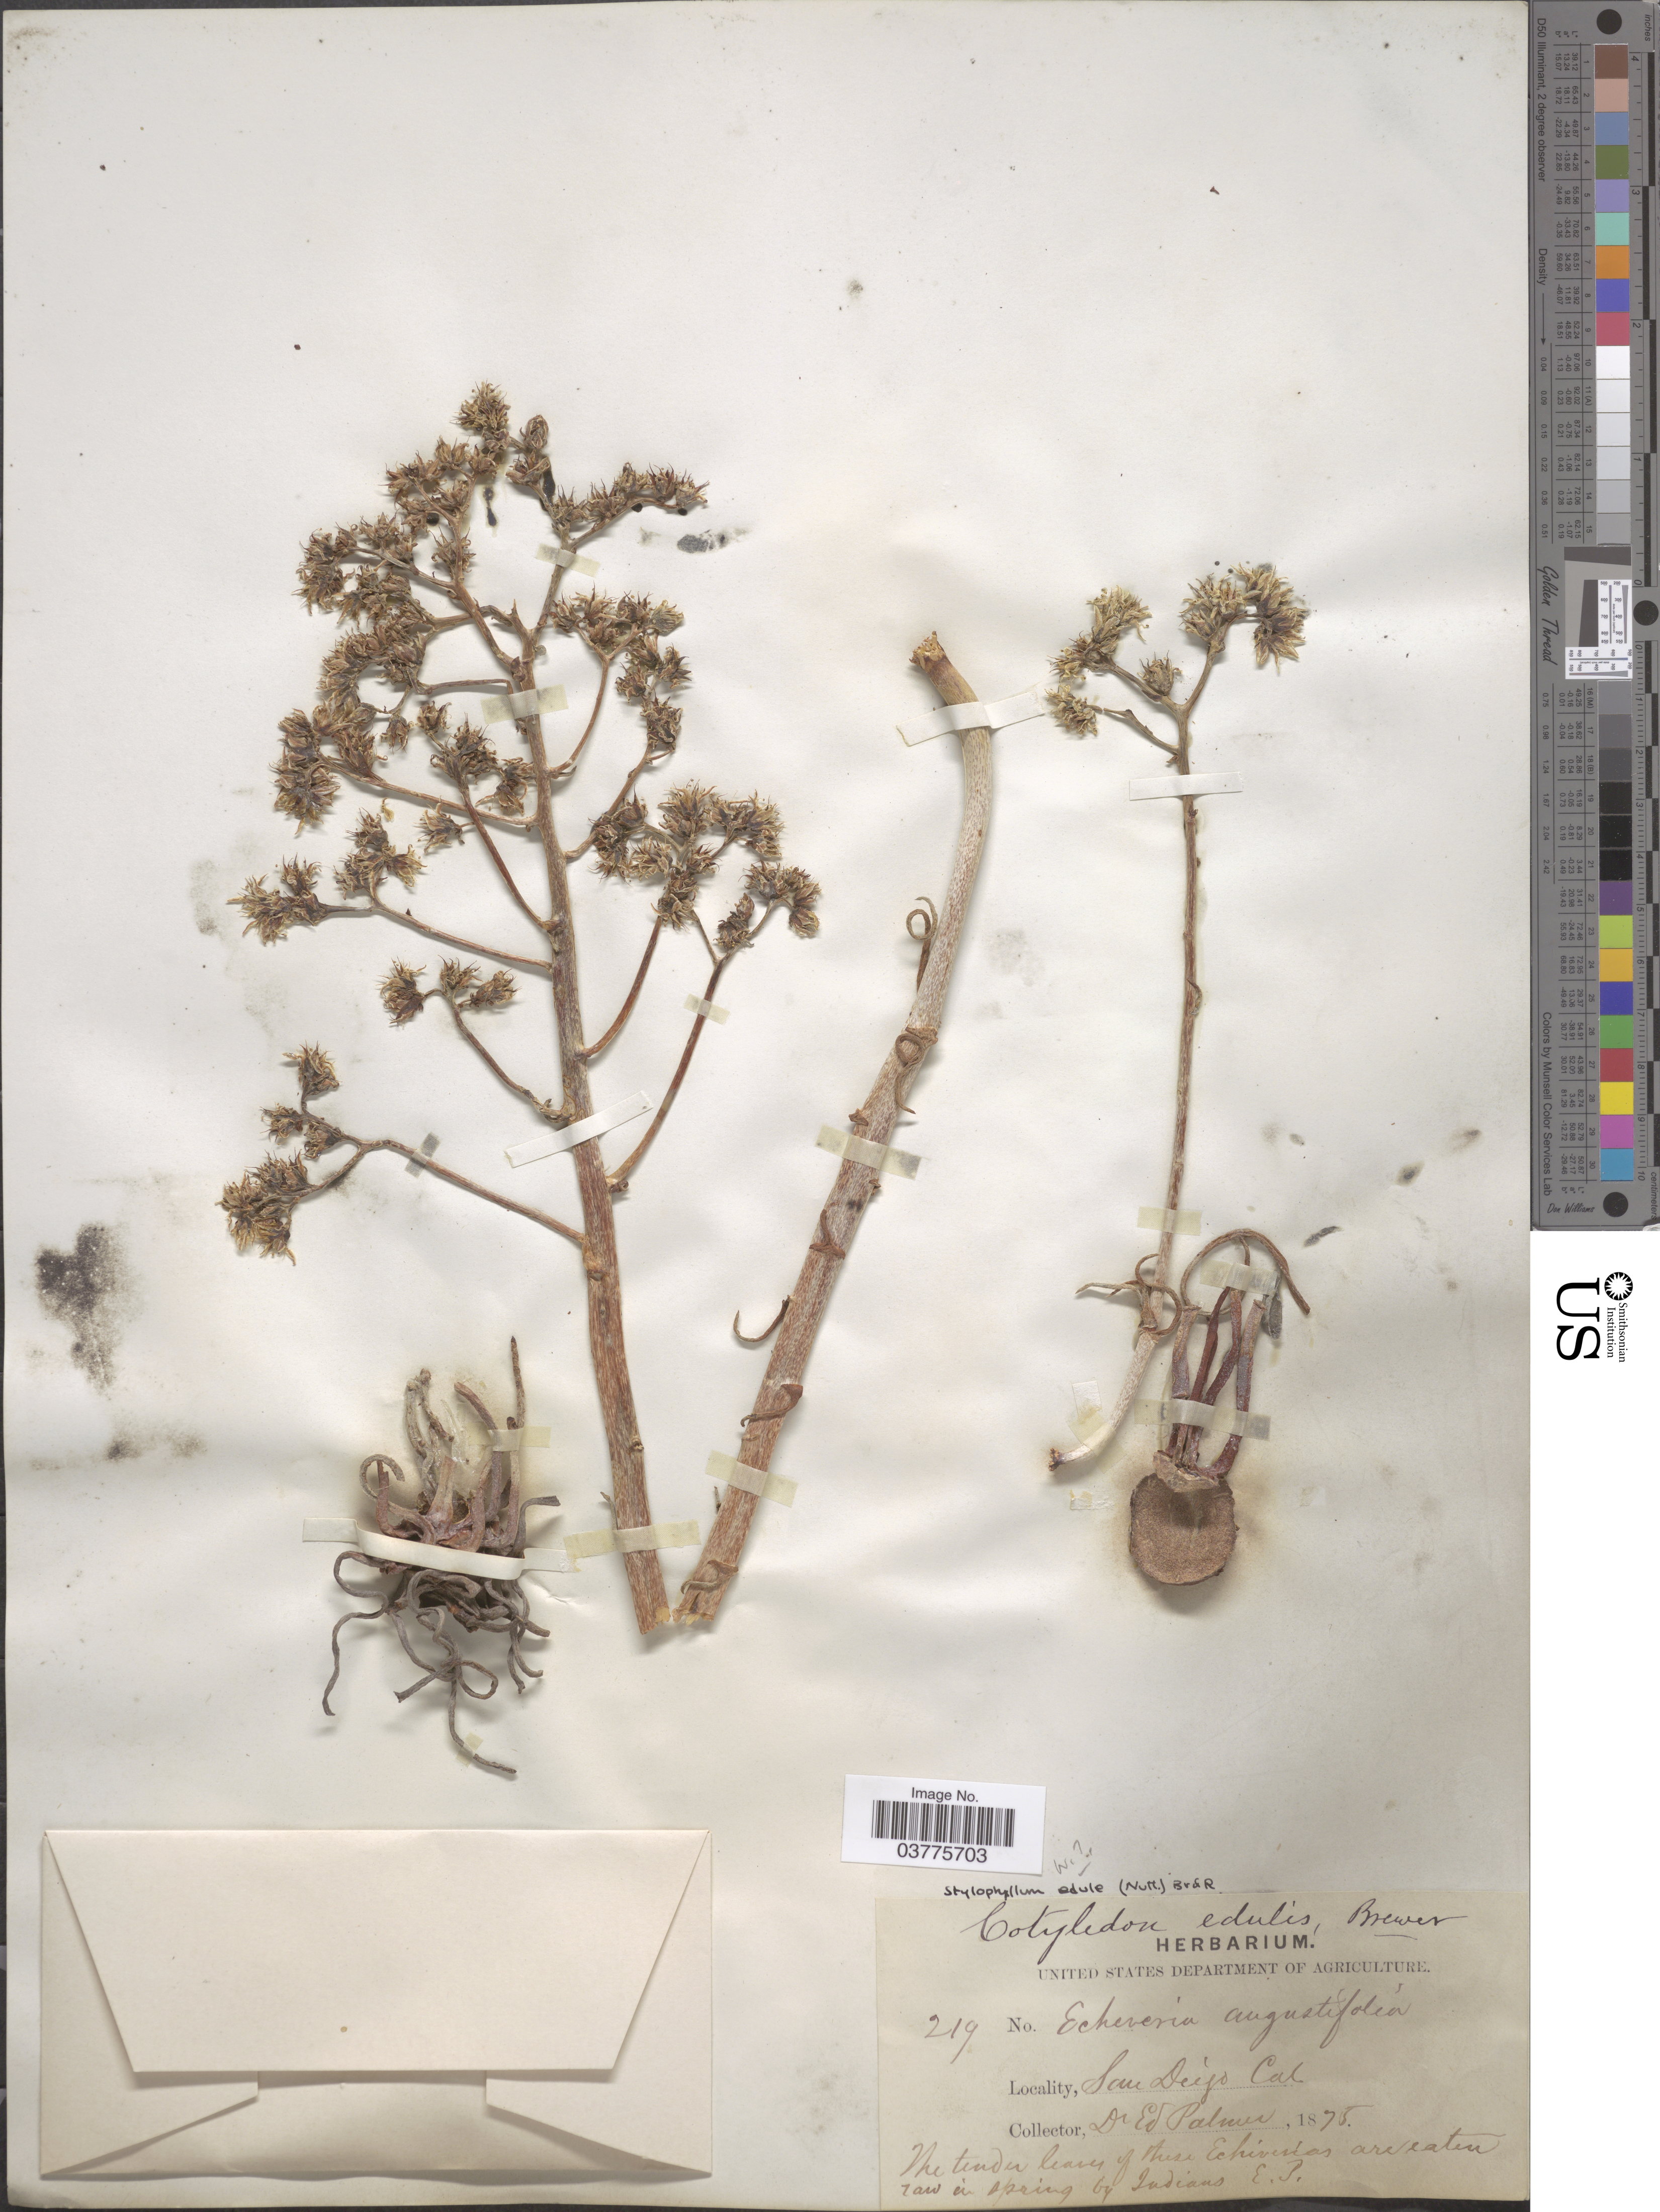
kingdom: Plantae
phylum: Tracheophyta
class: Magnoliopsida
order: Saxifragales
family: Crassulaceae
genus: Dudleya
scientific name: Dudleya edulis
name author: (Nutt.) Moran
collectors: E. Palmer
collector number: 219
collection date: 1875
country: United States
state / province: California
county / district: San Diego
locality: San Diego.